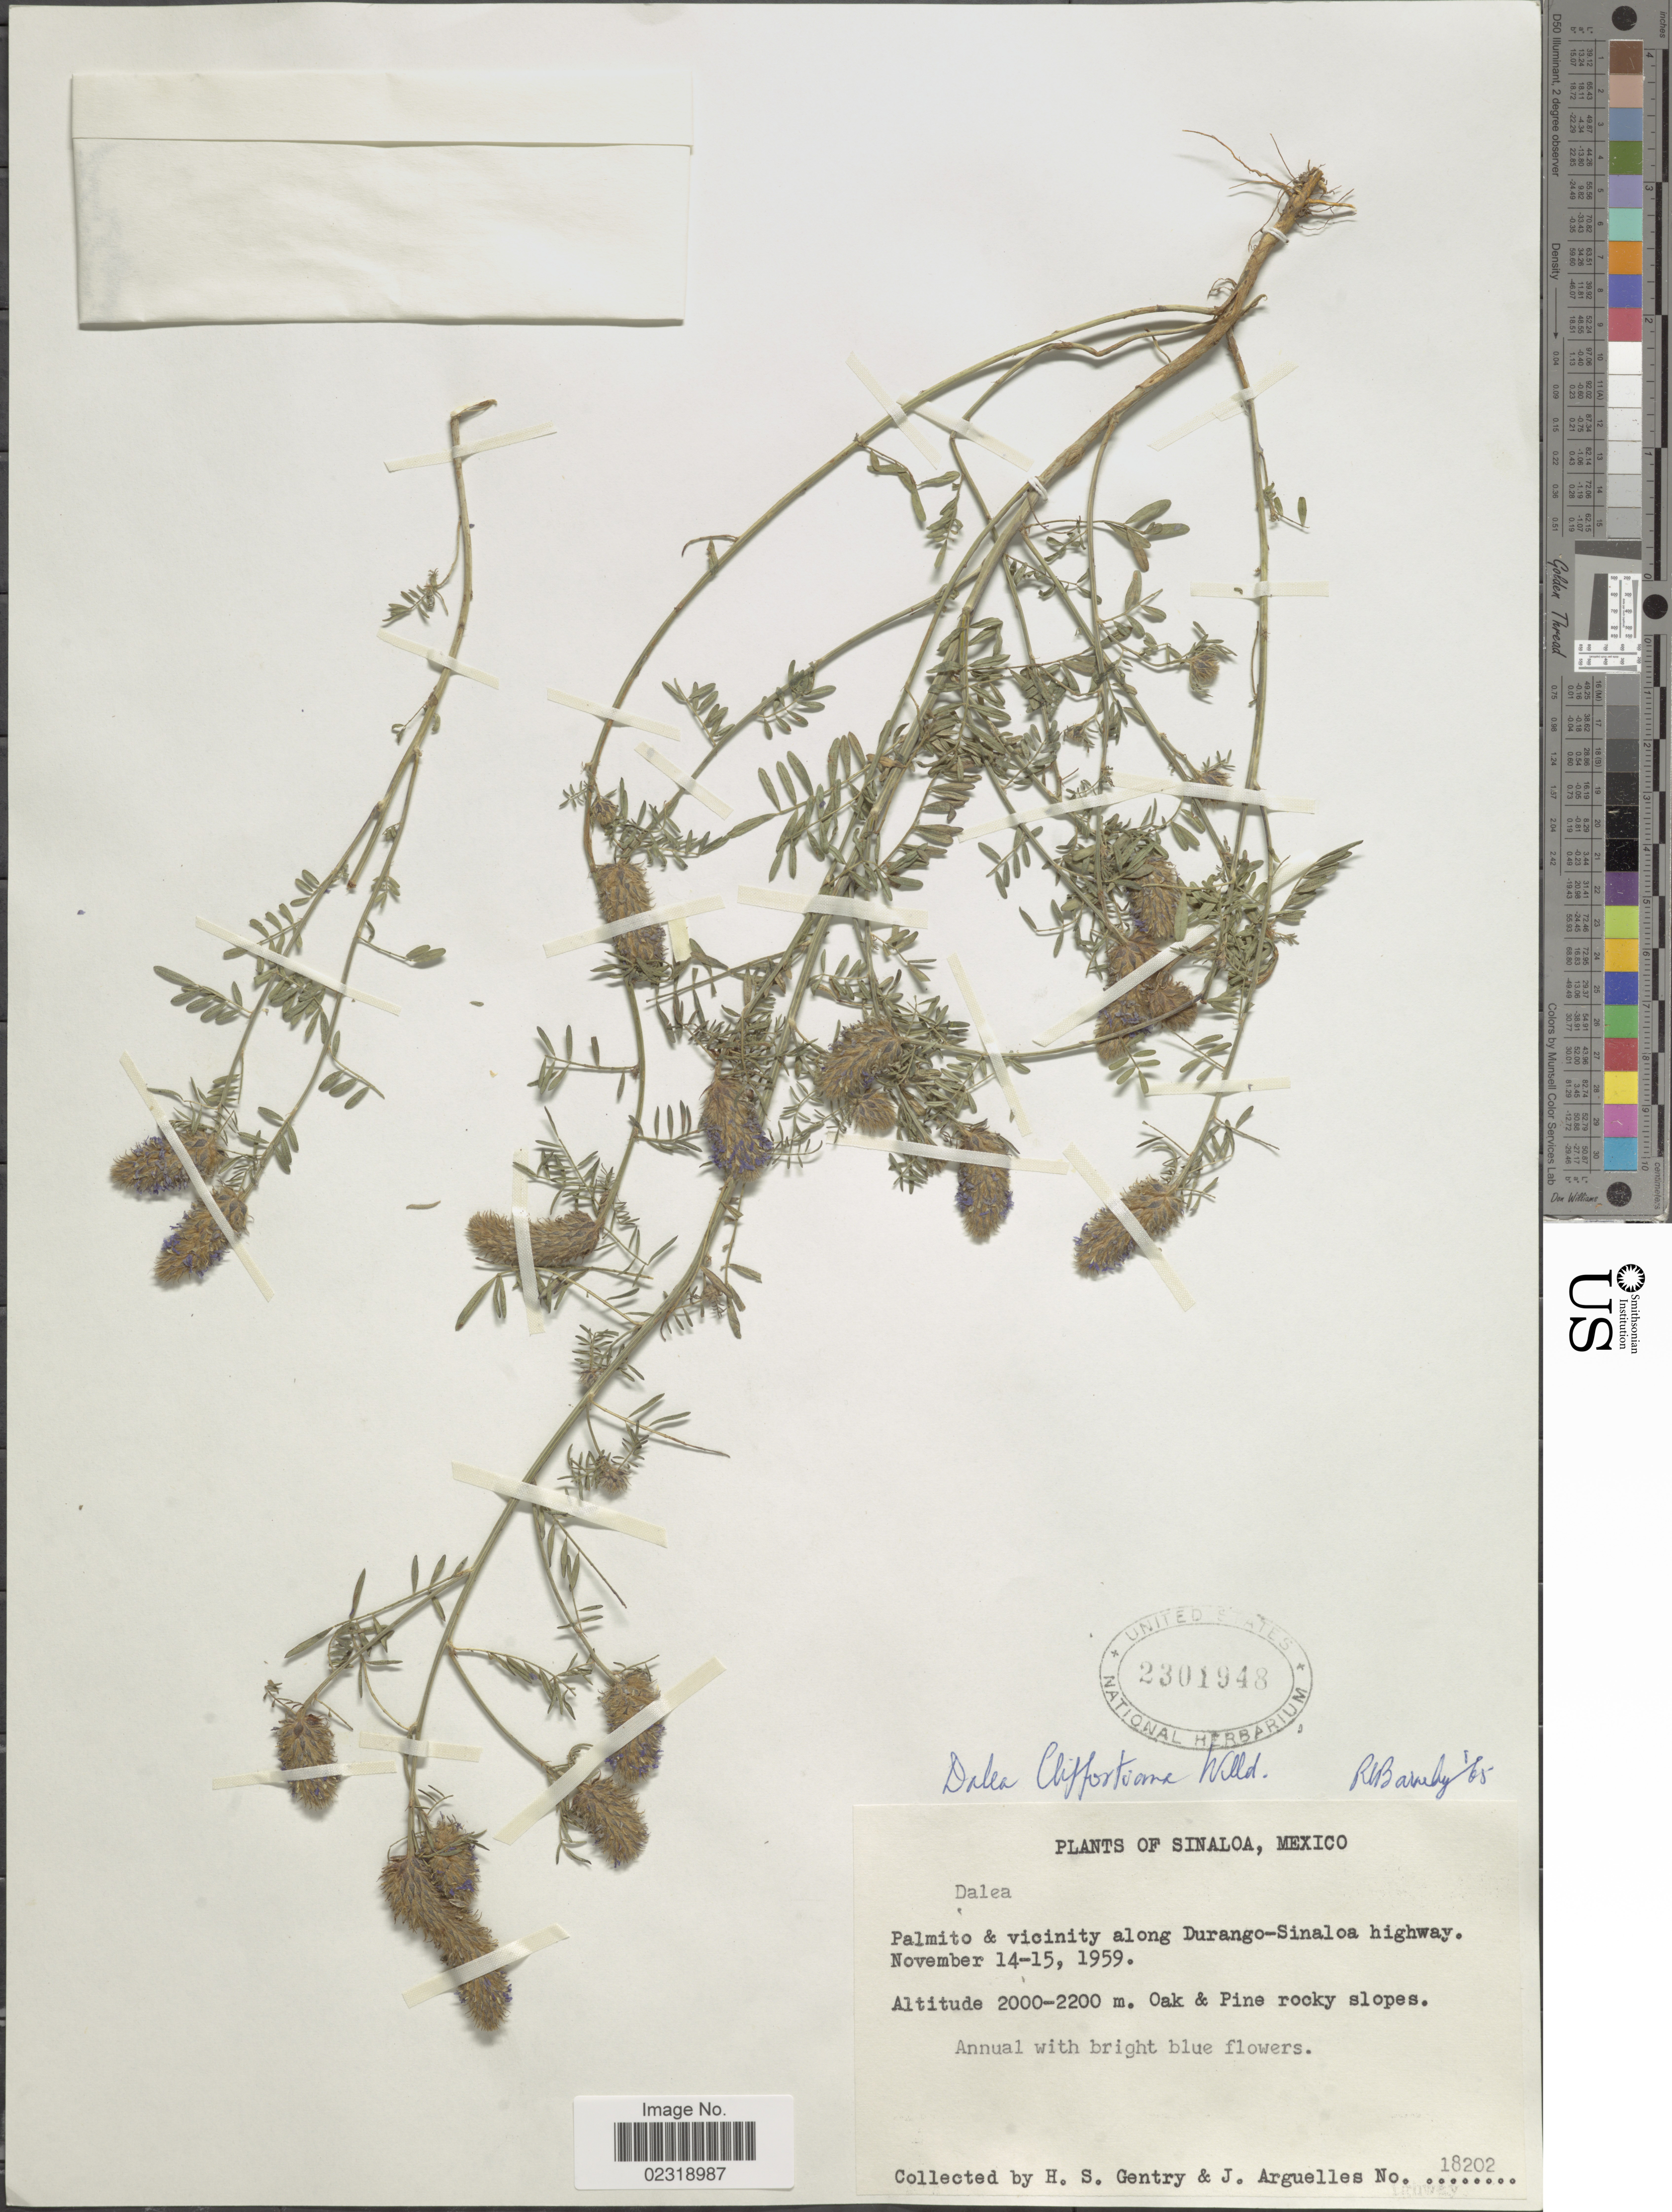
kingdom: Plantae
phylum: Tracheophyta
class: Magnoliopsida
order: Fabales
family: Fabaceae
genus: Dalea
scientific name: Dalea cliffortiana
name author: Willd.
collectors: H. S. Gentry & J. Arguelles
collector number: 18202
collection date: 1959-11-14/1959-11-15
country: Mexico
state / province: Sinaloa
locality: Sinaloa, Mexico, Palmito & Vicinity along Durango-Sinaloa highway.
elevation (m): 2000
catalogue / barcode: US 2301948